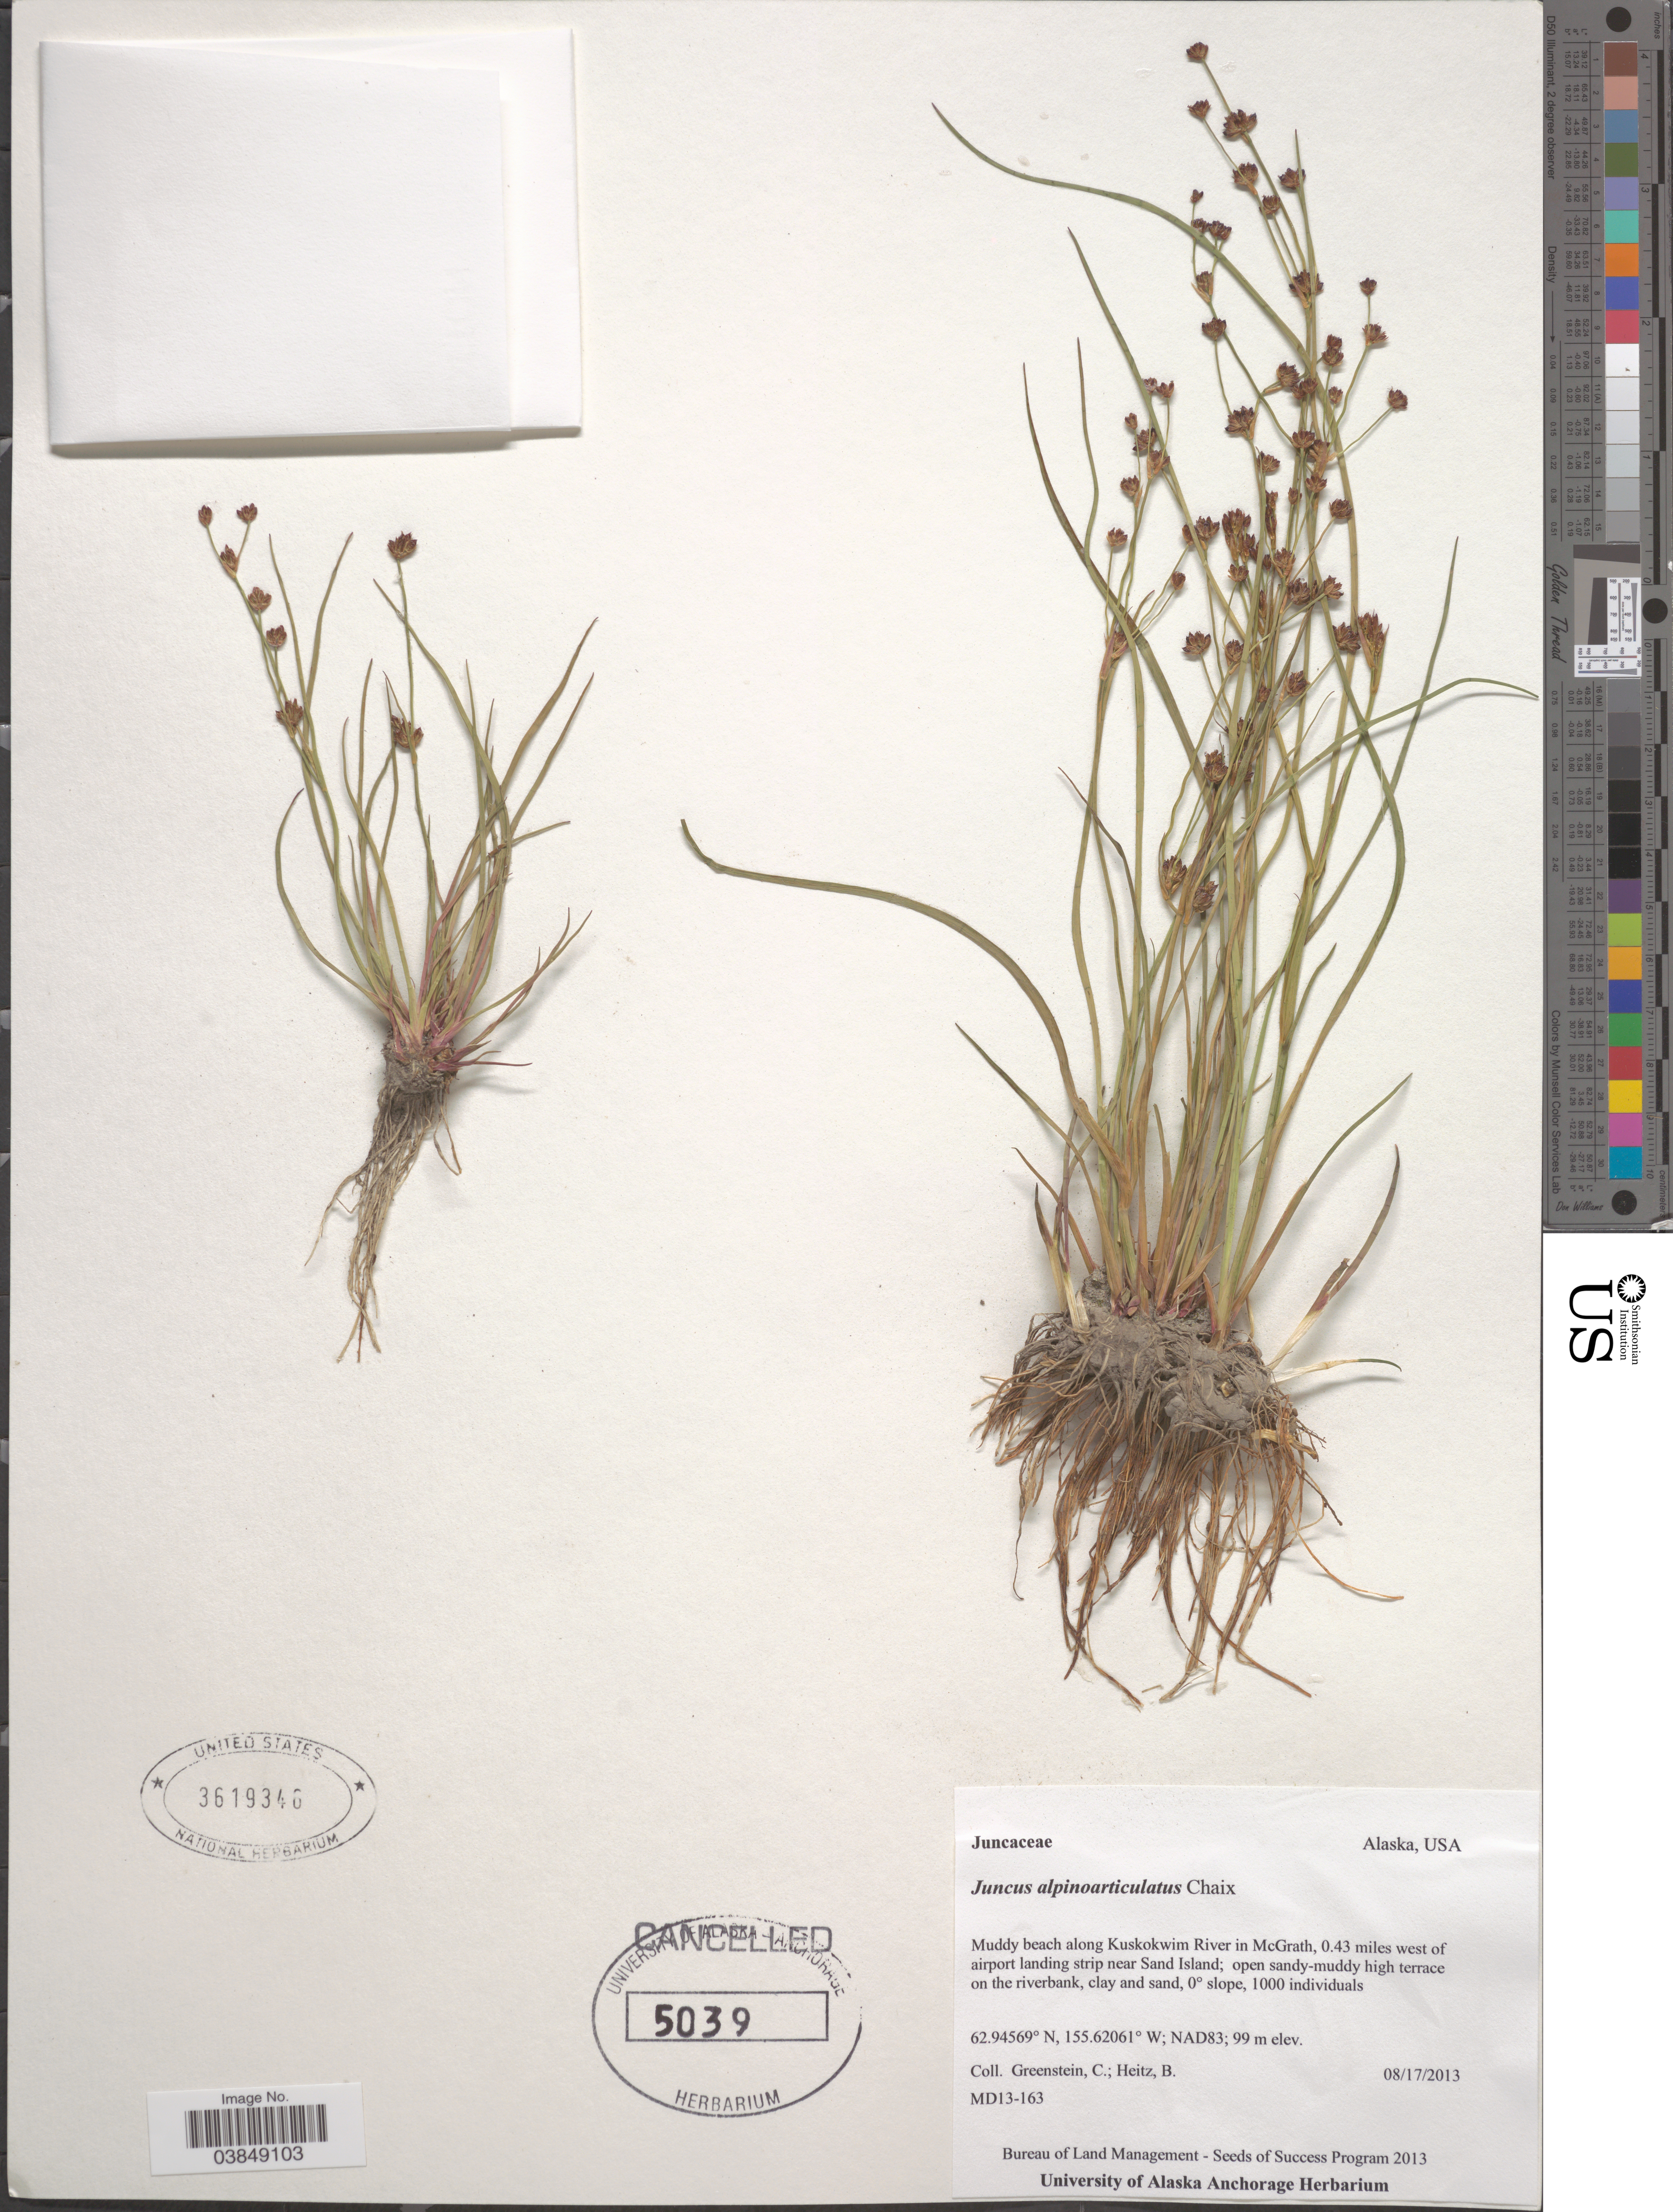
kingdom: Plantae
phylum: Tracheophyta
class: Liliopsida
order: Poales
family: Juncaceae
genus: Juncus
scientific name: Juncus alpinoarticulatus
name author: Vill.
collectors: C. Greenstein & B. Heitz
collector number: MD13-163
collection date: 2013-08-17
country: United States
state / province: Alaska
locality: Muddy beach along Kuskokwim River in McGrath, 0.43 miles west of airport landing strip near Sand Island; open sandy-muddy high terrace on the riverbank.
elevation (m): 99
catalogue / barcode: US 3619340